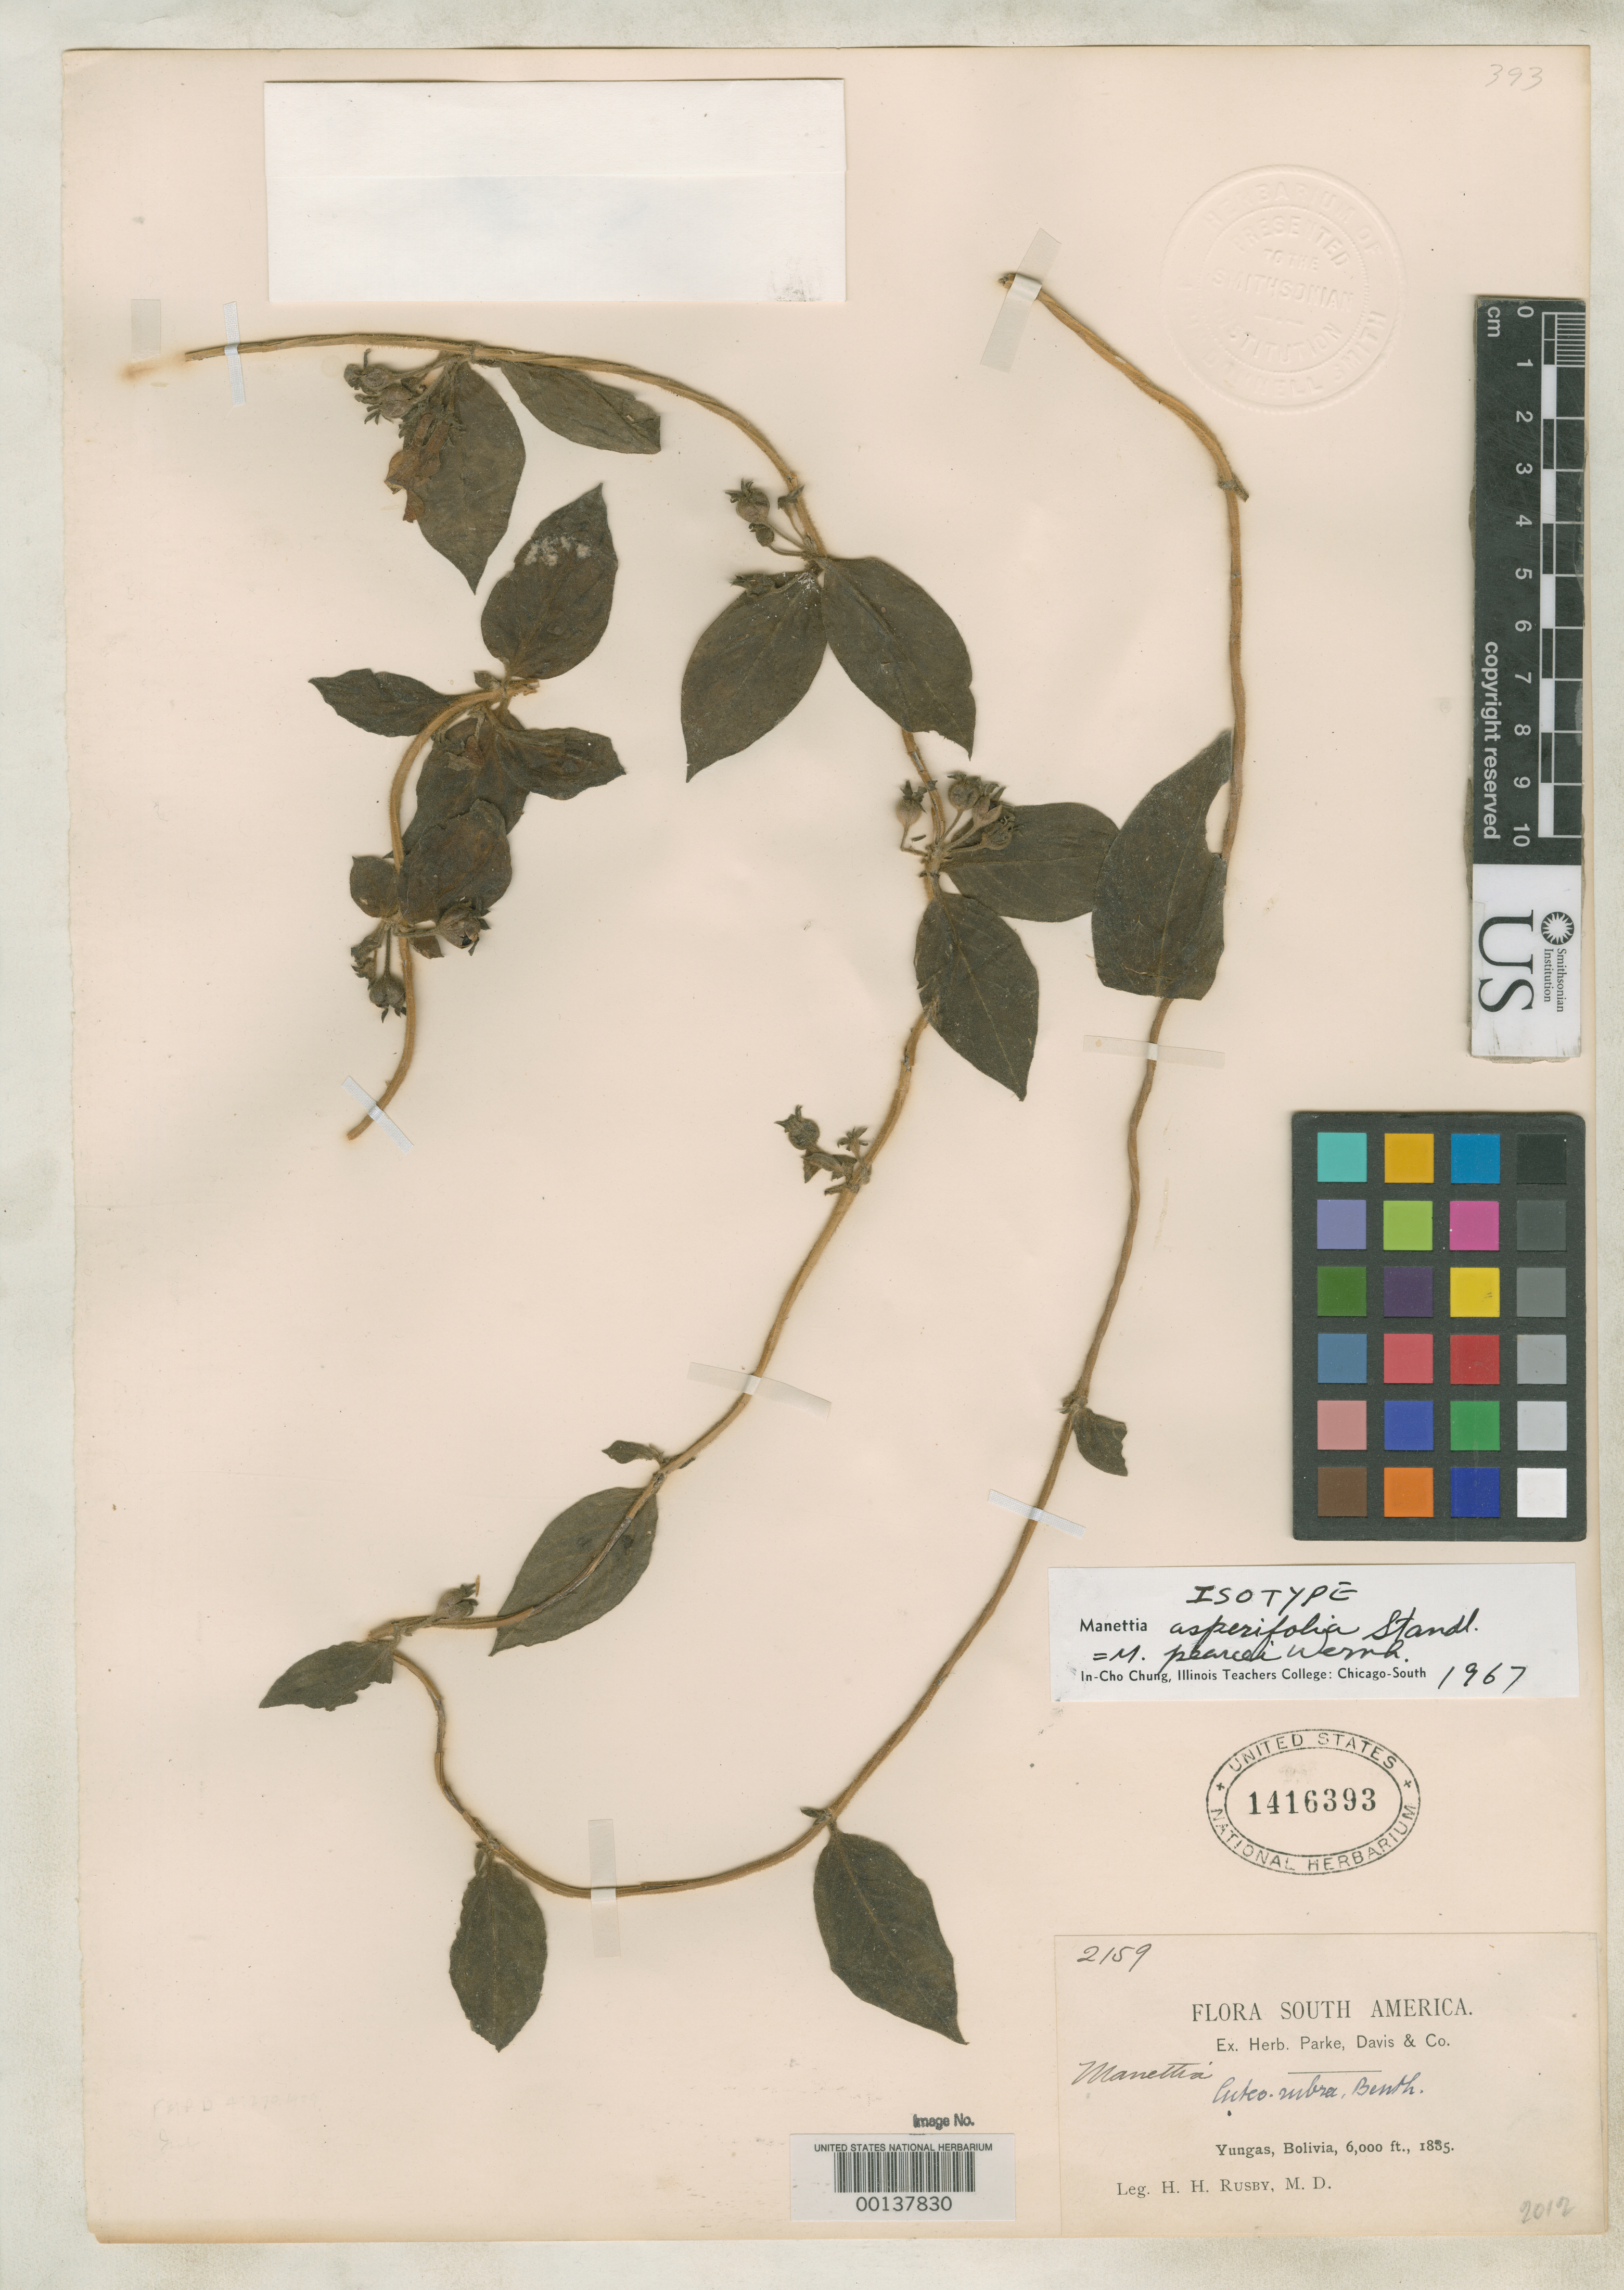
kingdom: Plantae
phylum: Tracheophyta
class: Magnoliopsida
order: Gentianales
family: Rubiaceae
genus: Manettia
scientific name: Manettia asperifolia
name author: Standl.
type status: Isotype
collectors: H. H. Rusby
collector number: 2159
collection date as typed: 1885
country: Bolivia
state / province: La Paz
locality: Yungas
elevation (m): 1829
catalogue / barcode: US 1416393